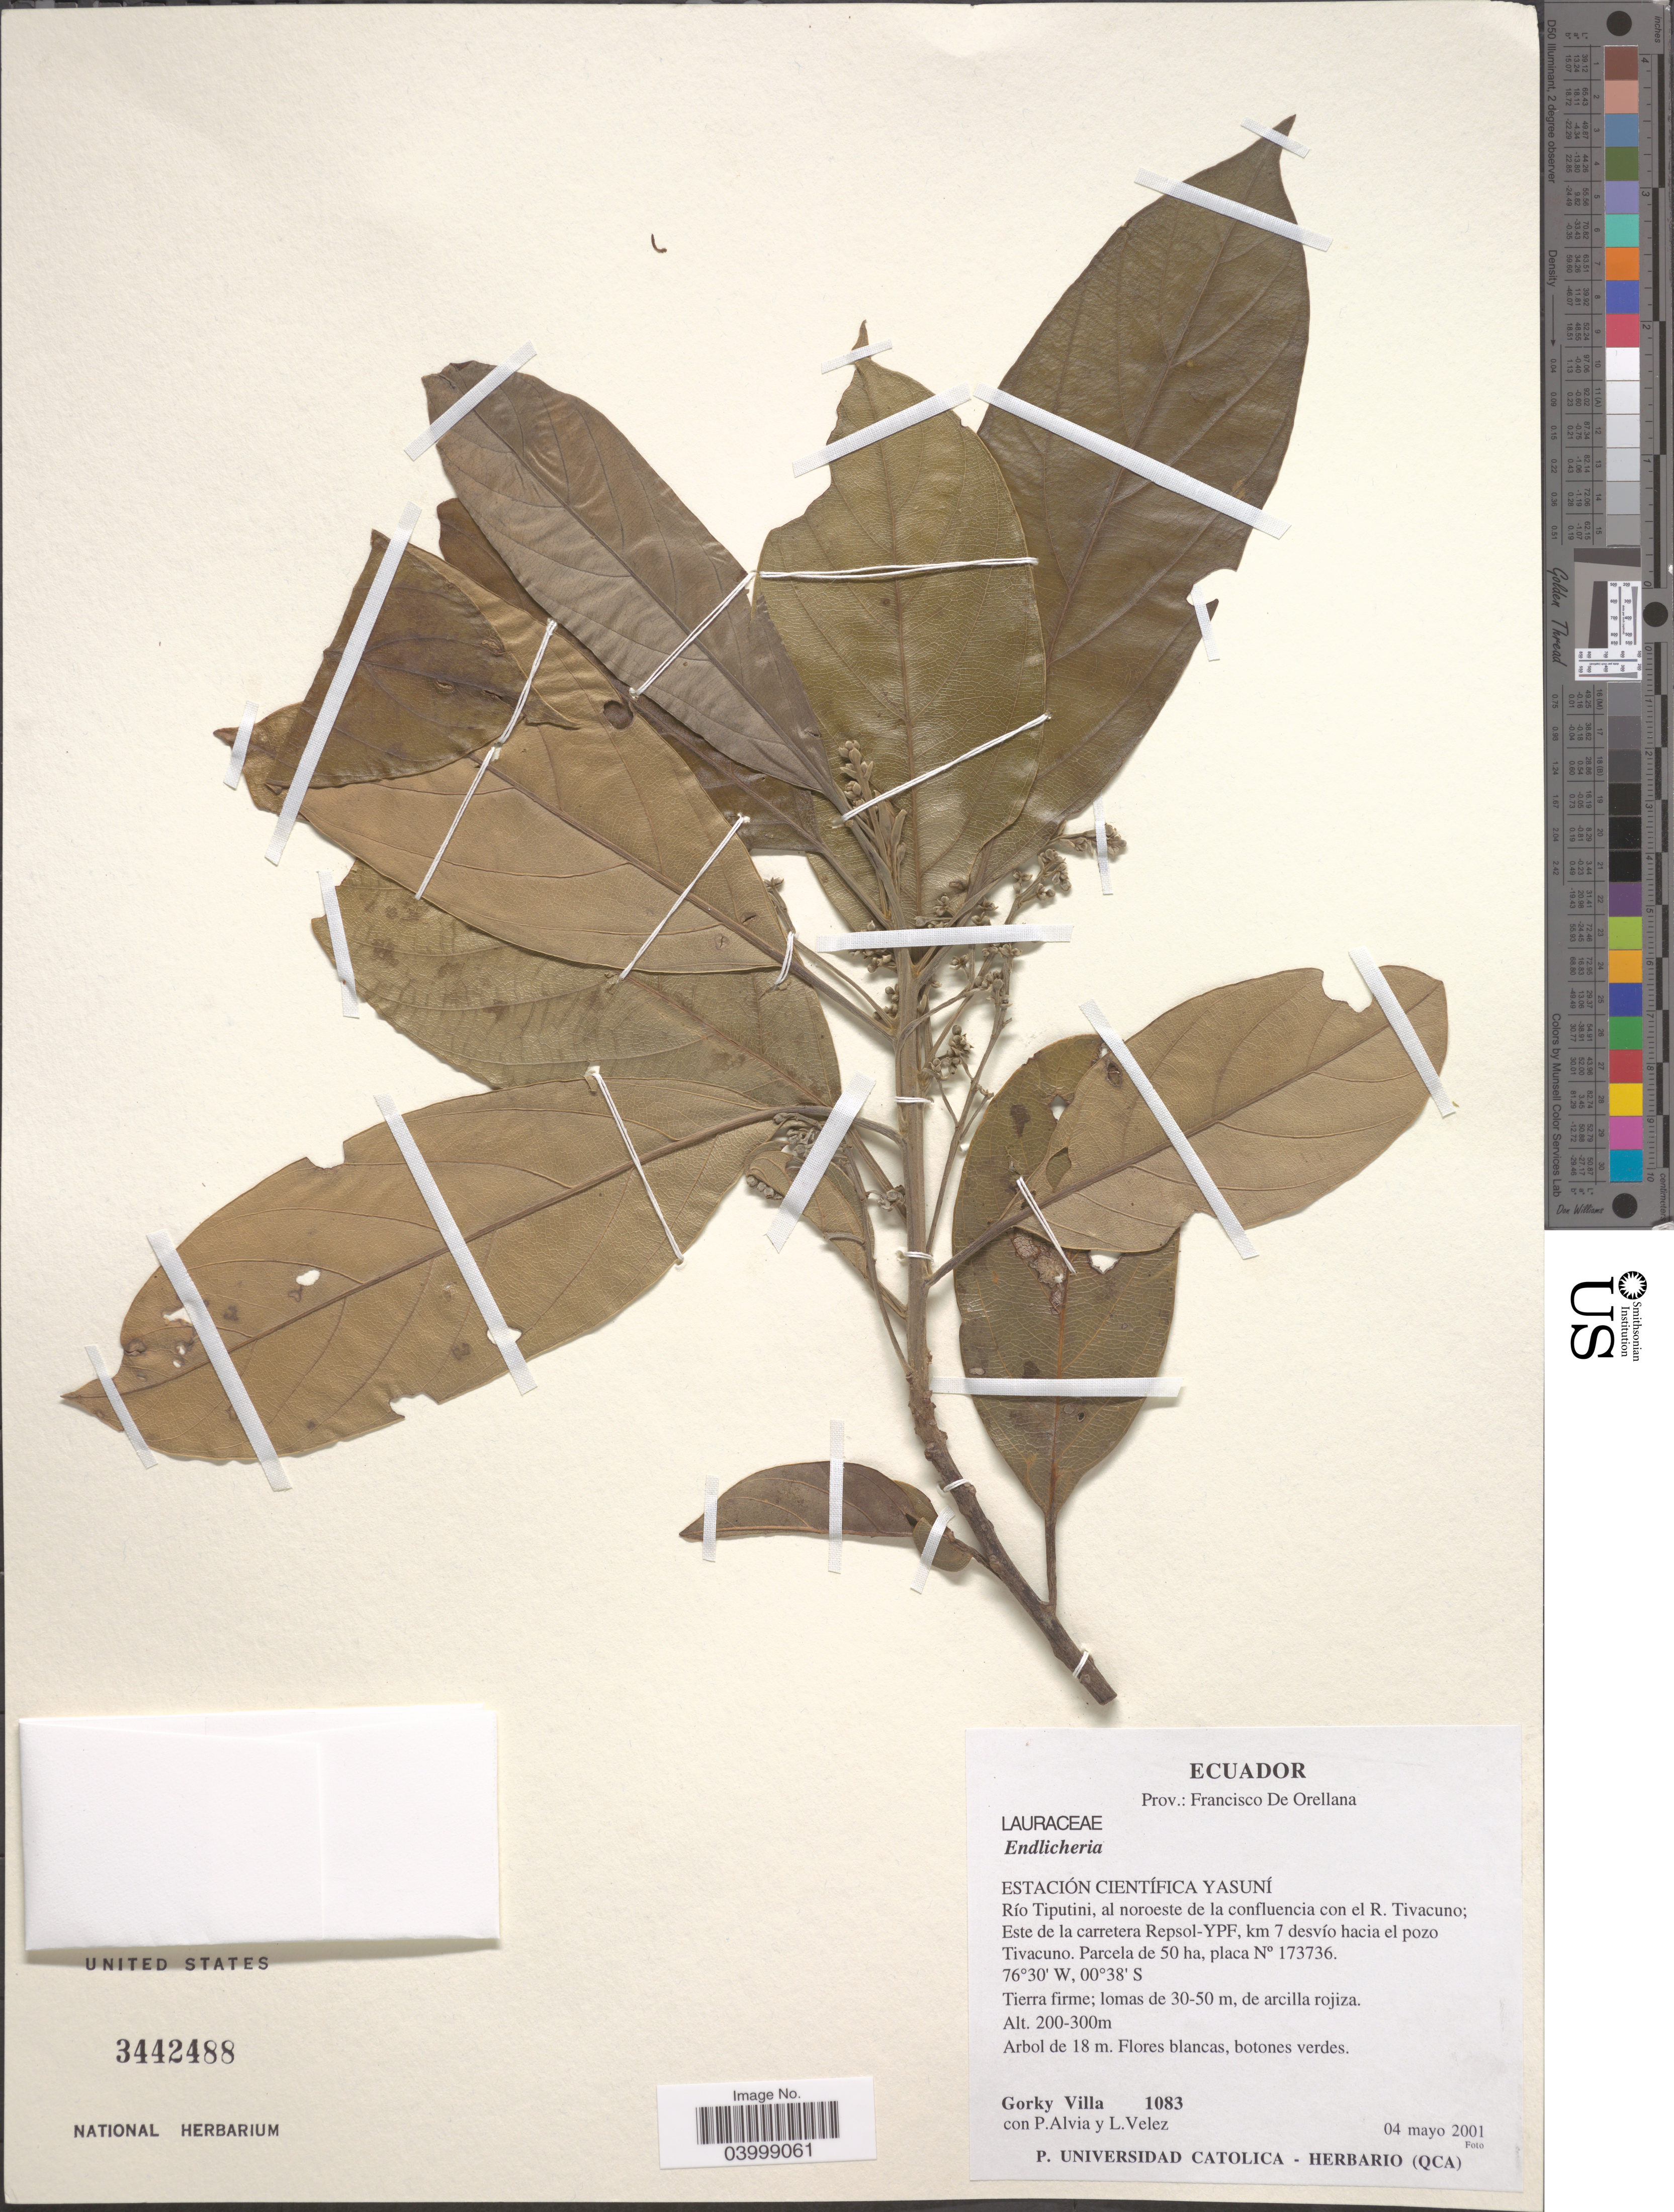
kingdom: Plantae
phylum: Tracheophyta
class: Magnoliopsida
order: Laurales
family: Lauraceae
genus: Endlicheria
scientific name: Endlicheria sp.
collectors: G. Villa, P. Alvia & L. Velez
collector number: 1083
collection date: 2001-05-04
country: Ecuador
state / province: Orellana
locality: Prov.: Francisco De Orellana. ESTACIÓN CIENTÍFICA YASUNÍ. Río Tiputini, al noroeste de la confluencia con el R. Tivacuno; Este de la carretera Repsol-YPF, km 7 desvío hacia el pozo Tivacuno. Parcela de 50 ha, placa No 173736.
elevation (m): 200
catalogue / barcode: US 3442488